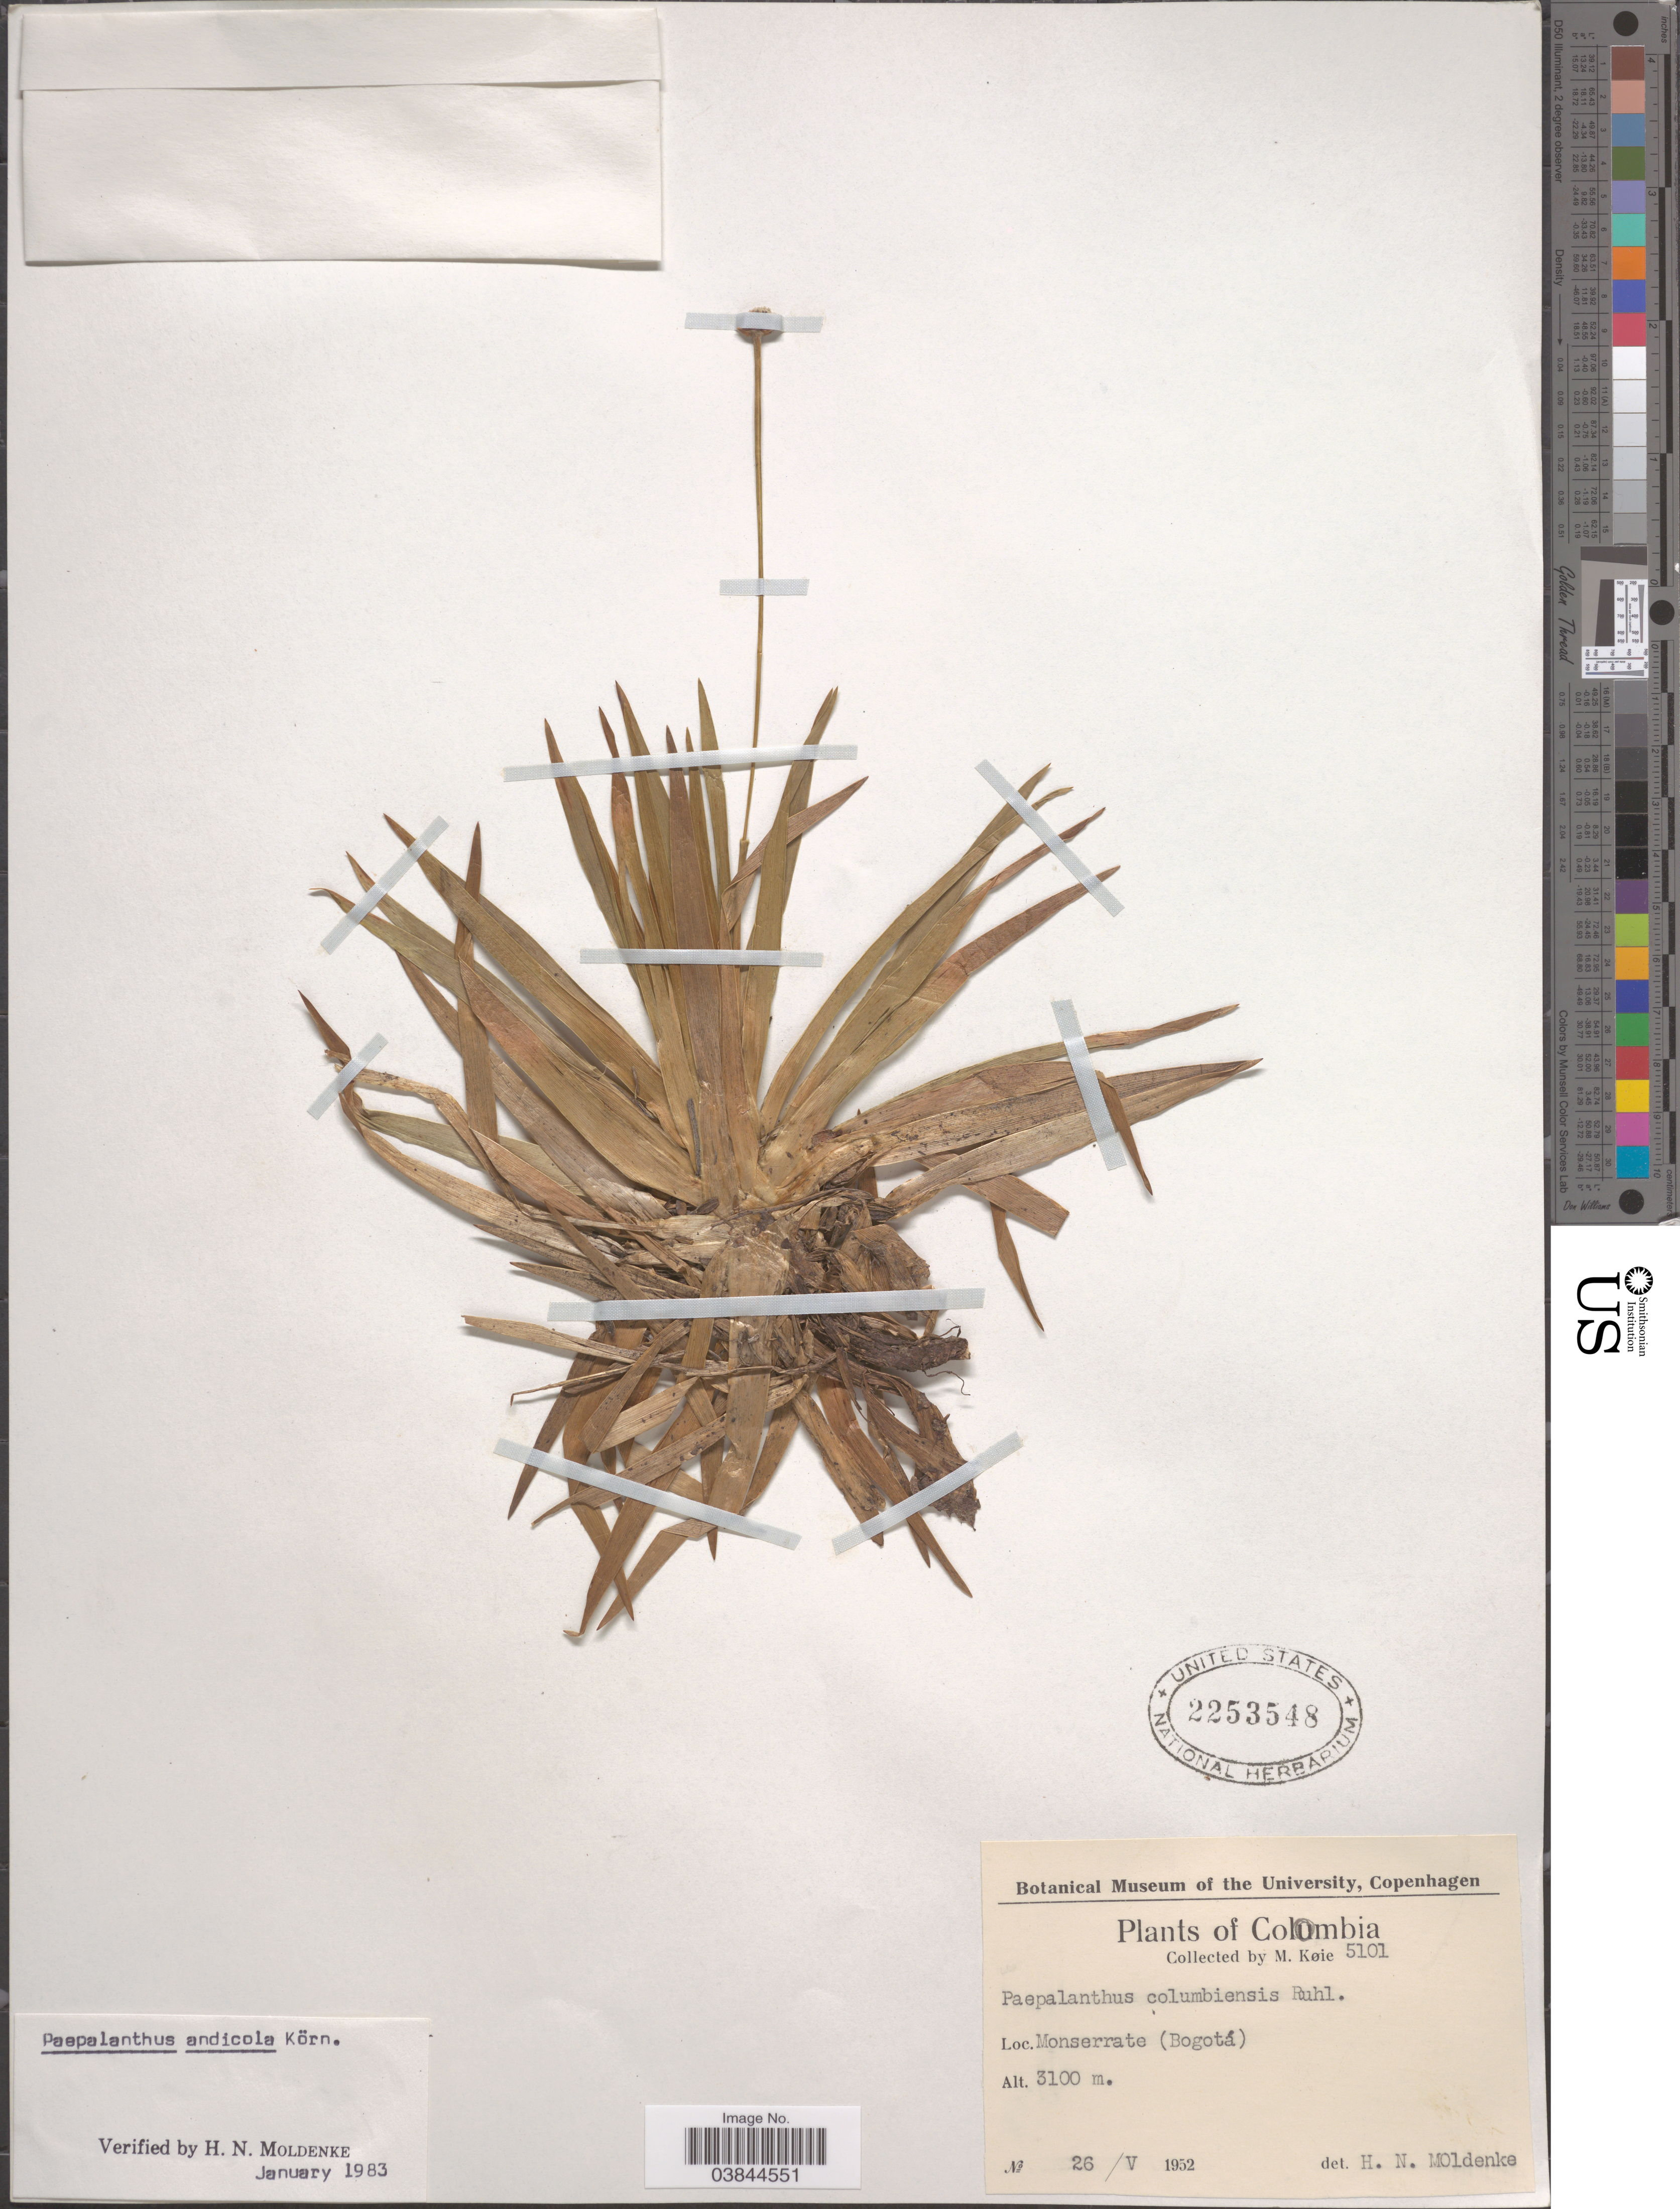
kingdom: Plantae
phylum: Tracheophyta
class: Liliopsida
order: Poales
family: Eriocaulaceae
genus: Paepalanthus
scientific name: Paepalanthus ensifolius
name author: (Kunth) Kunth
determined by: Sauthier, Laura Jeanne, (SPF), Universidade de Sao Paulo (BRAZIL)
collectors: M. Köie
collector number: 5101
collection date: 1952-05-26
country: Colombia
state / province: Bogota D.C.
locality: Monserrate (Bogotá).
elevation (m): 3100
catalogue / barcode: US 2253548